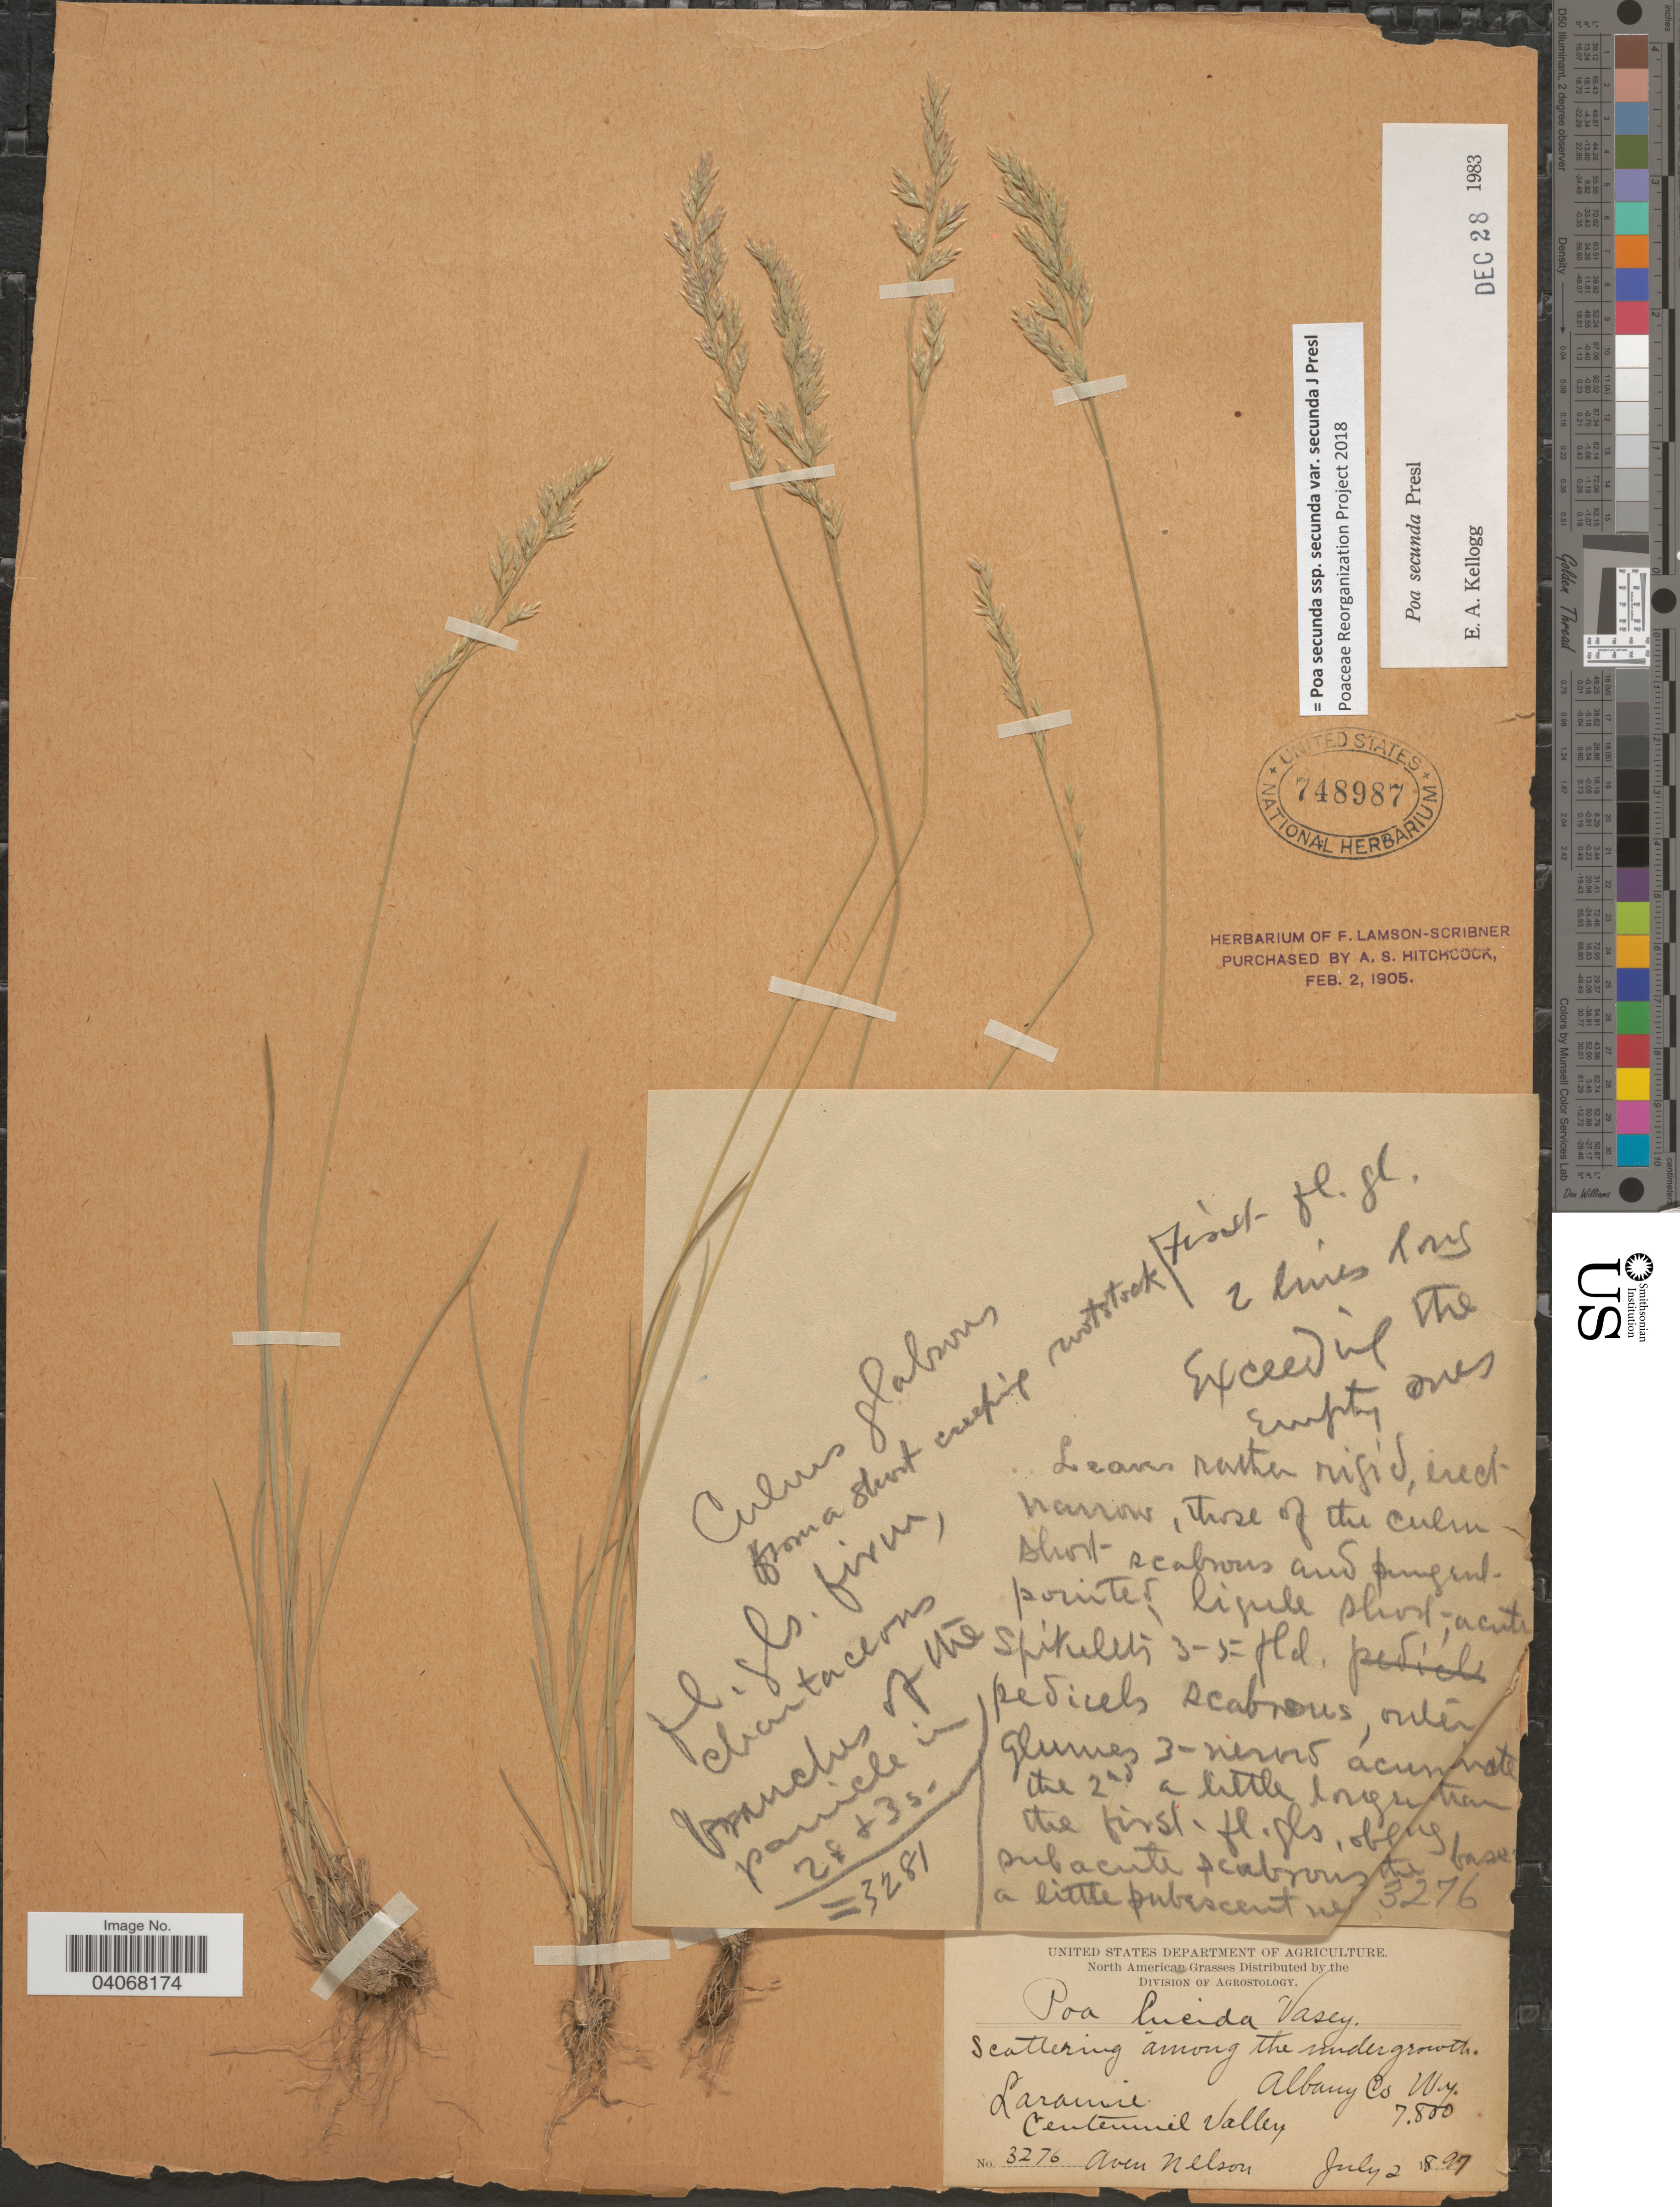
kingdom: Plantae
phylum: Tracheophyta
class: Liliopsida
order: Poales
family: Poaceae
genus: Poa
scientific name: Poa secunda subsp. secunda var. secunda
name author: J. Presl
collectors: A. Nelson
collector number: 3276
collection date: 1897-07-02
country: United States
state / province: Wyoming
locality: Laramie. Centennial Valley. Albany Co.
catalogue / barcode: US 748987